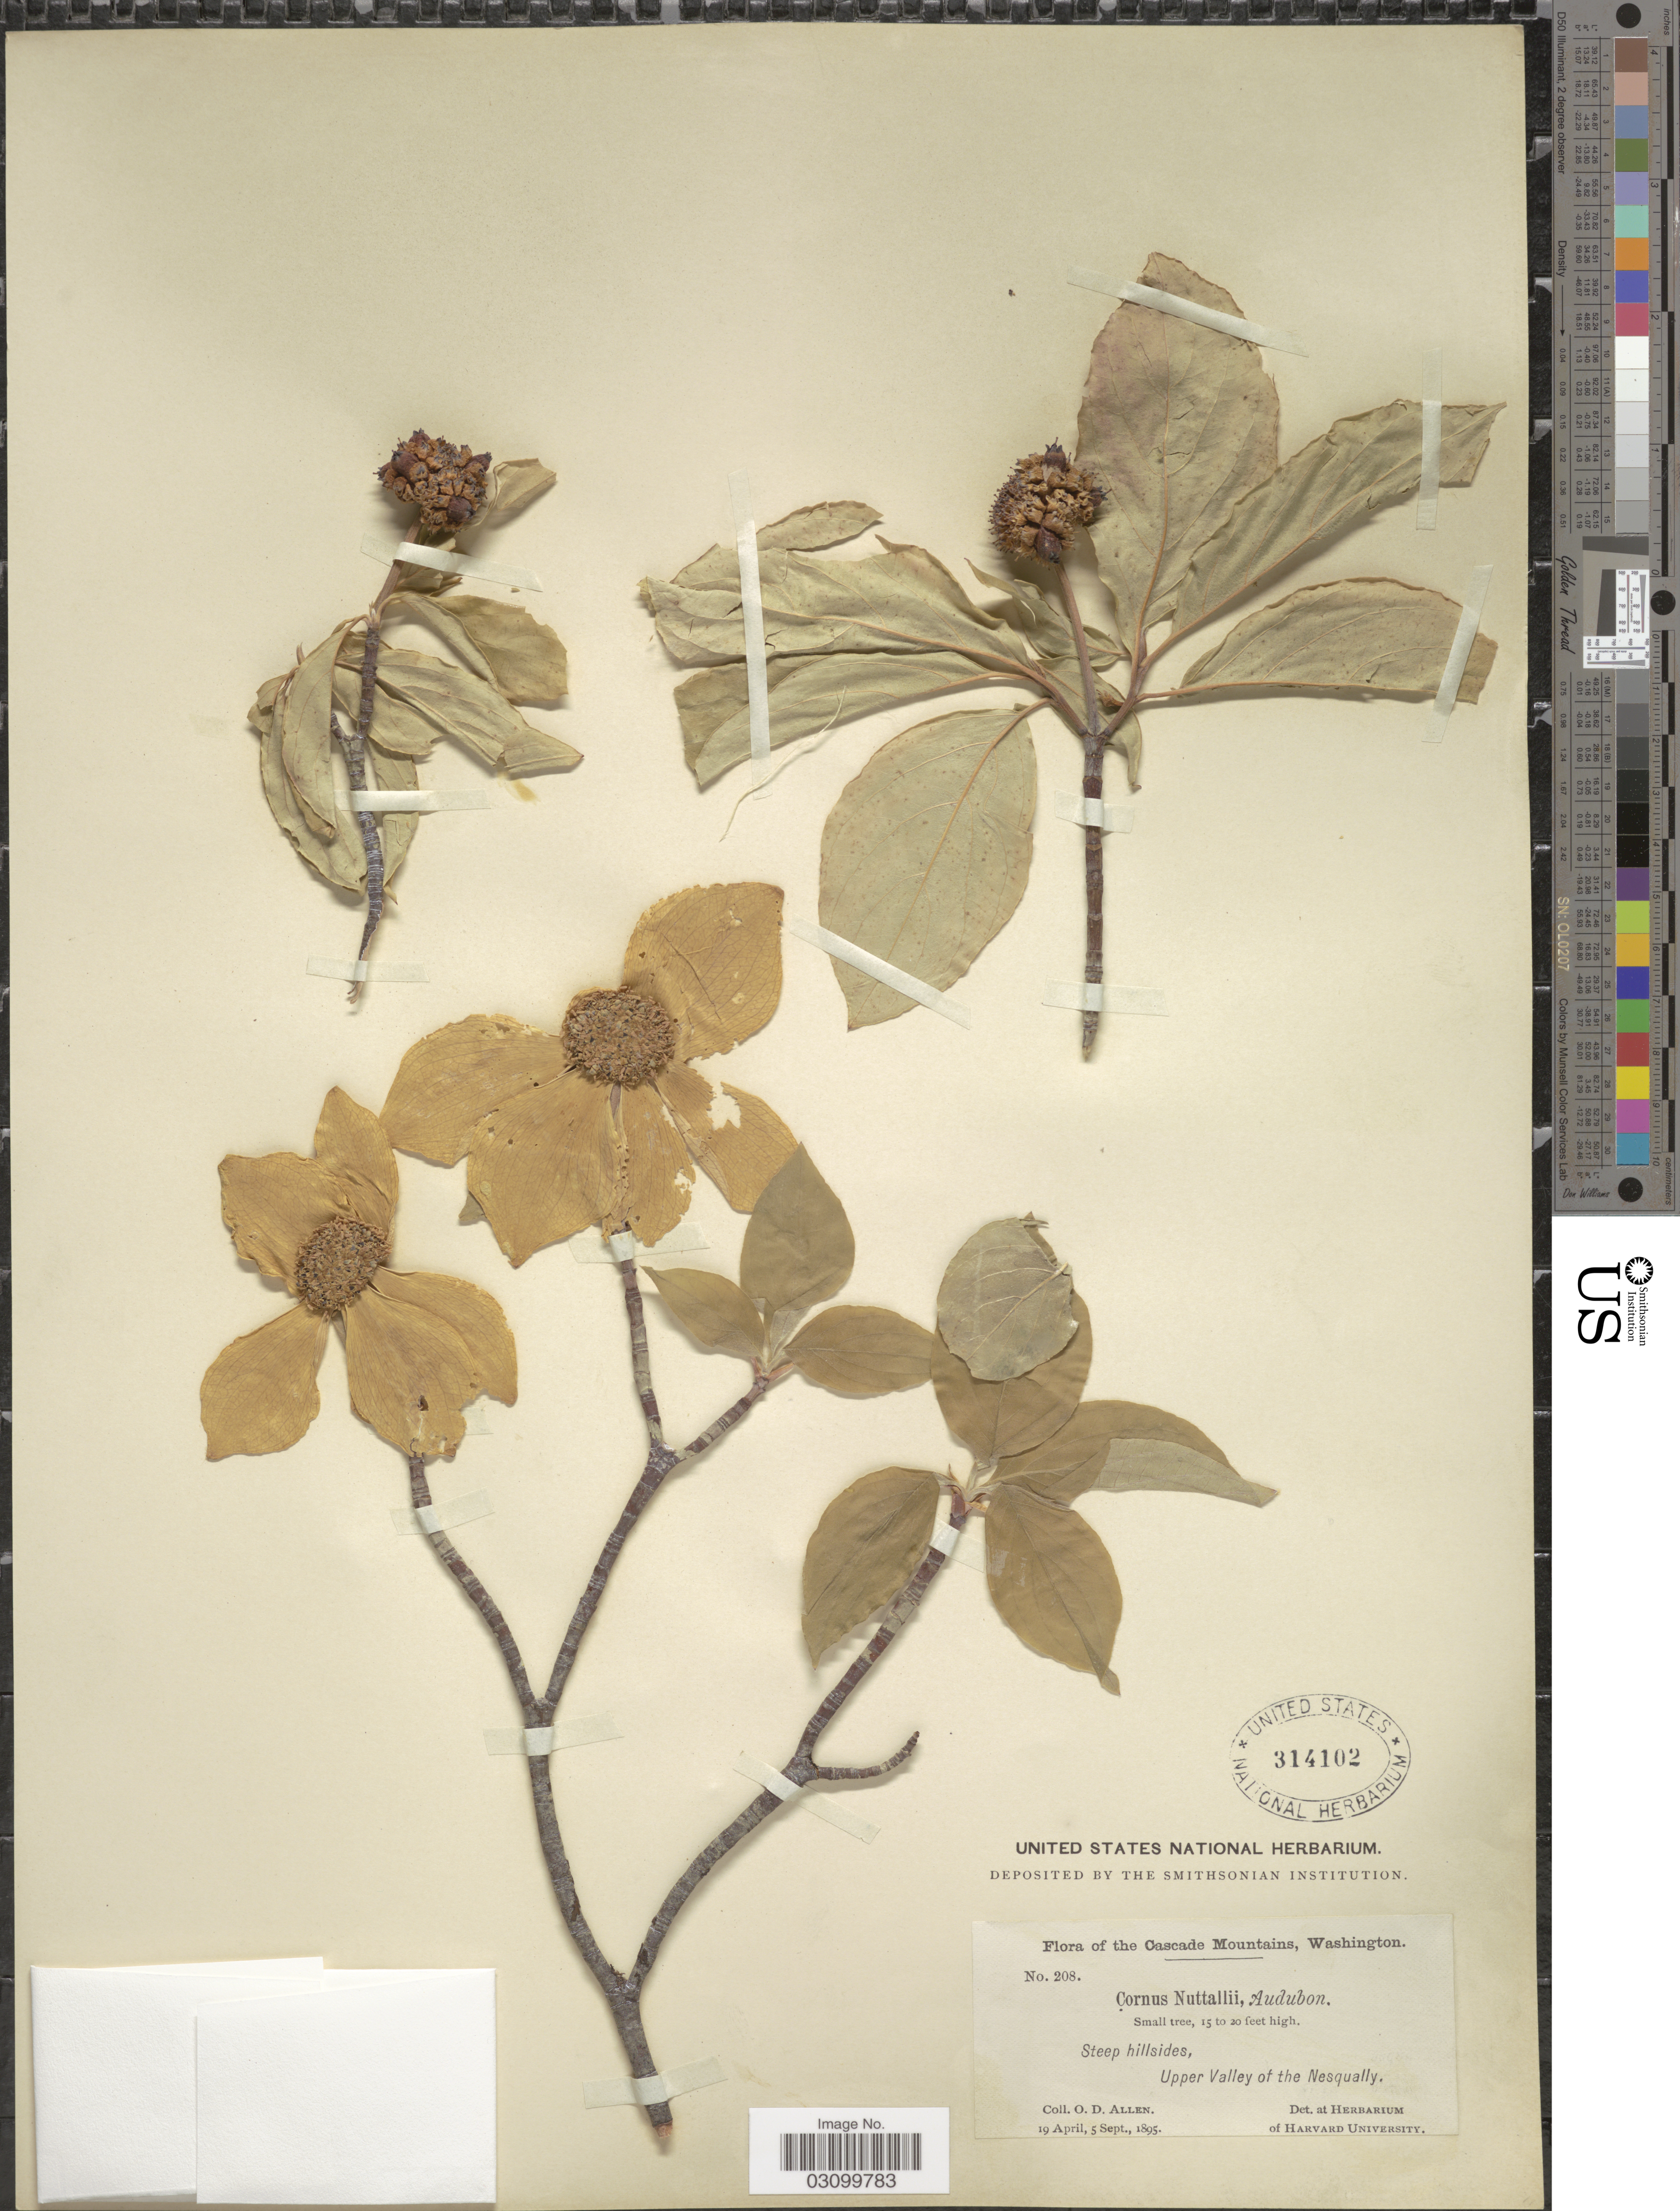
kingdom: Plantae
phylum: Tracheophyta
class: Magnoliopsida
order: Cornales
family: Cornaceae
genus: Cornus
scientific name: Cornus nuttallii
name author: Audubon ex Torr. & A. Gray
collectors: O. D. Allen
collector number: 208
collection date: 1895-04-19/1895-09-05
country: United States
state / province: Washington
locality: Cascade Mountains. Upper Valley of the Nesqually.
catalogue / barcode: US 314102